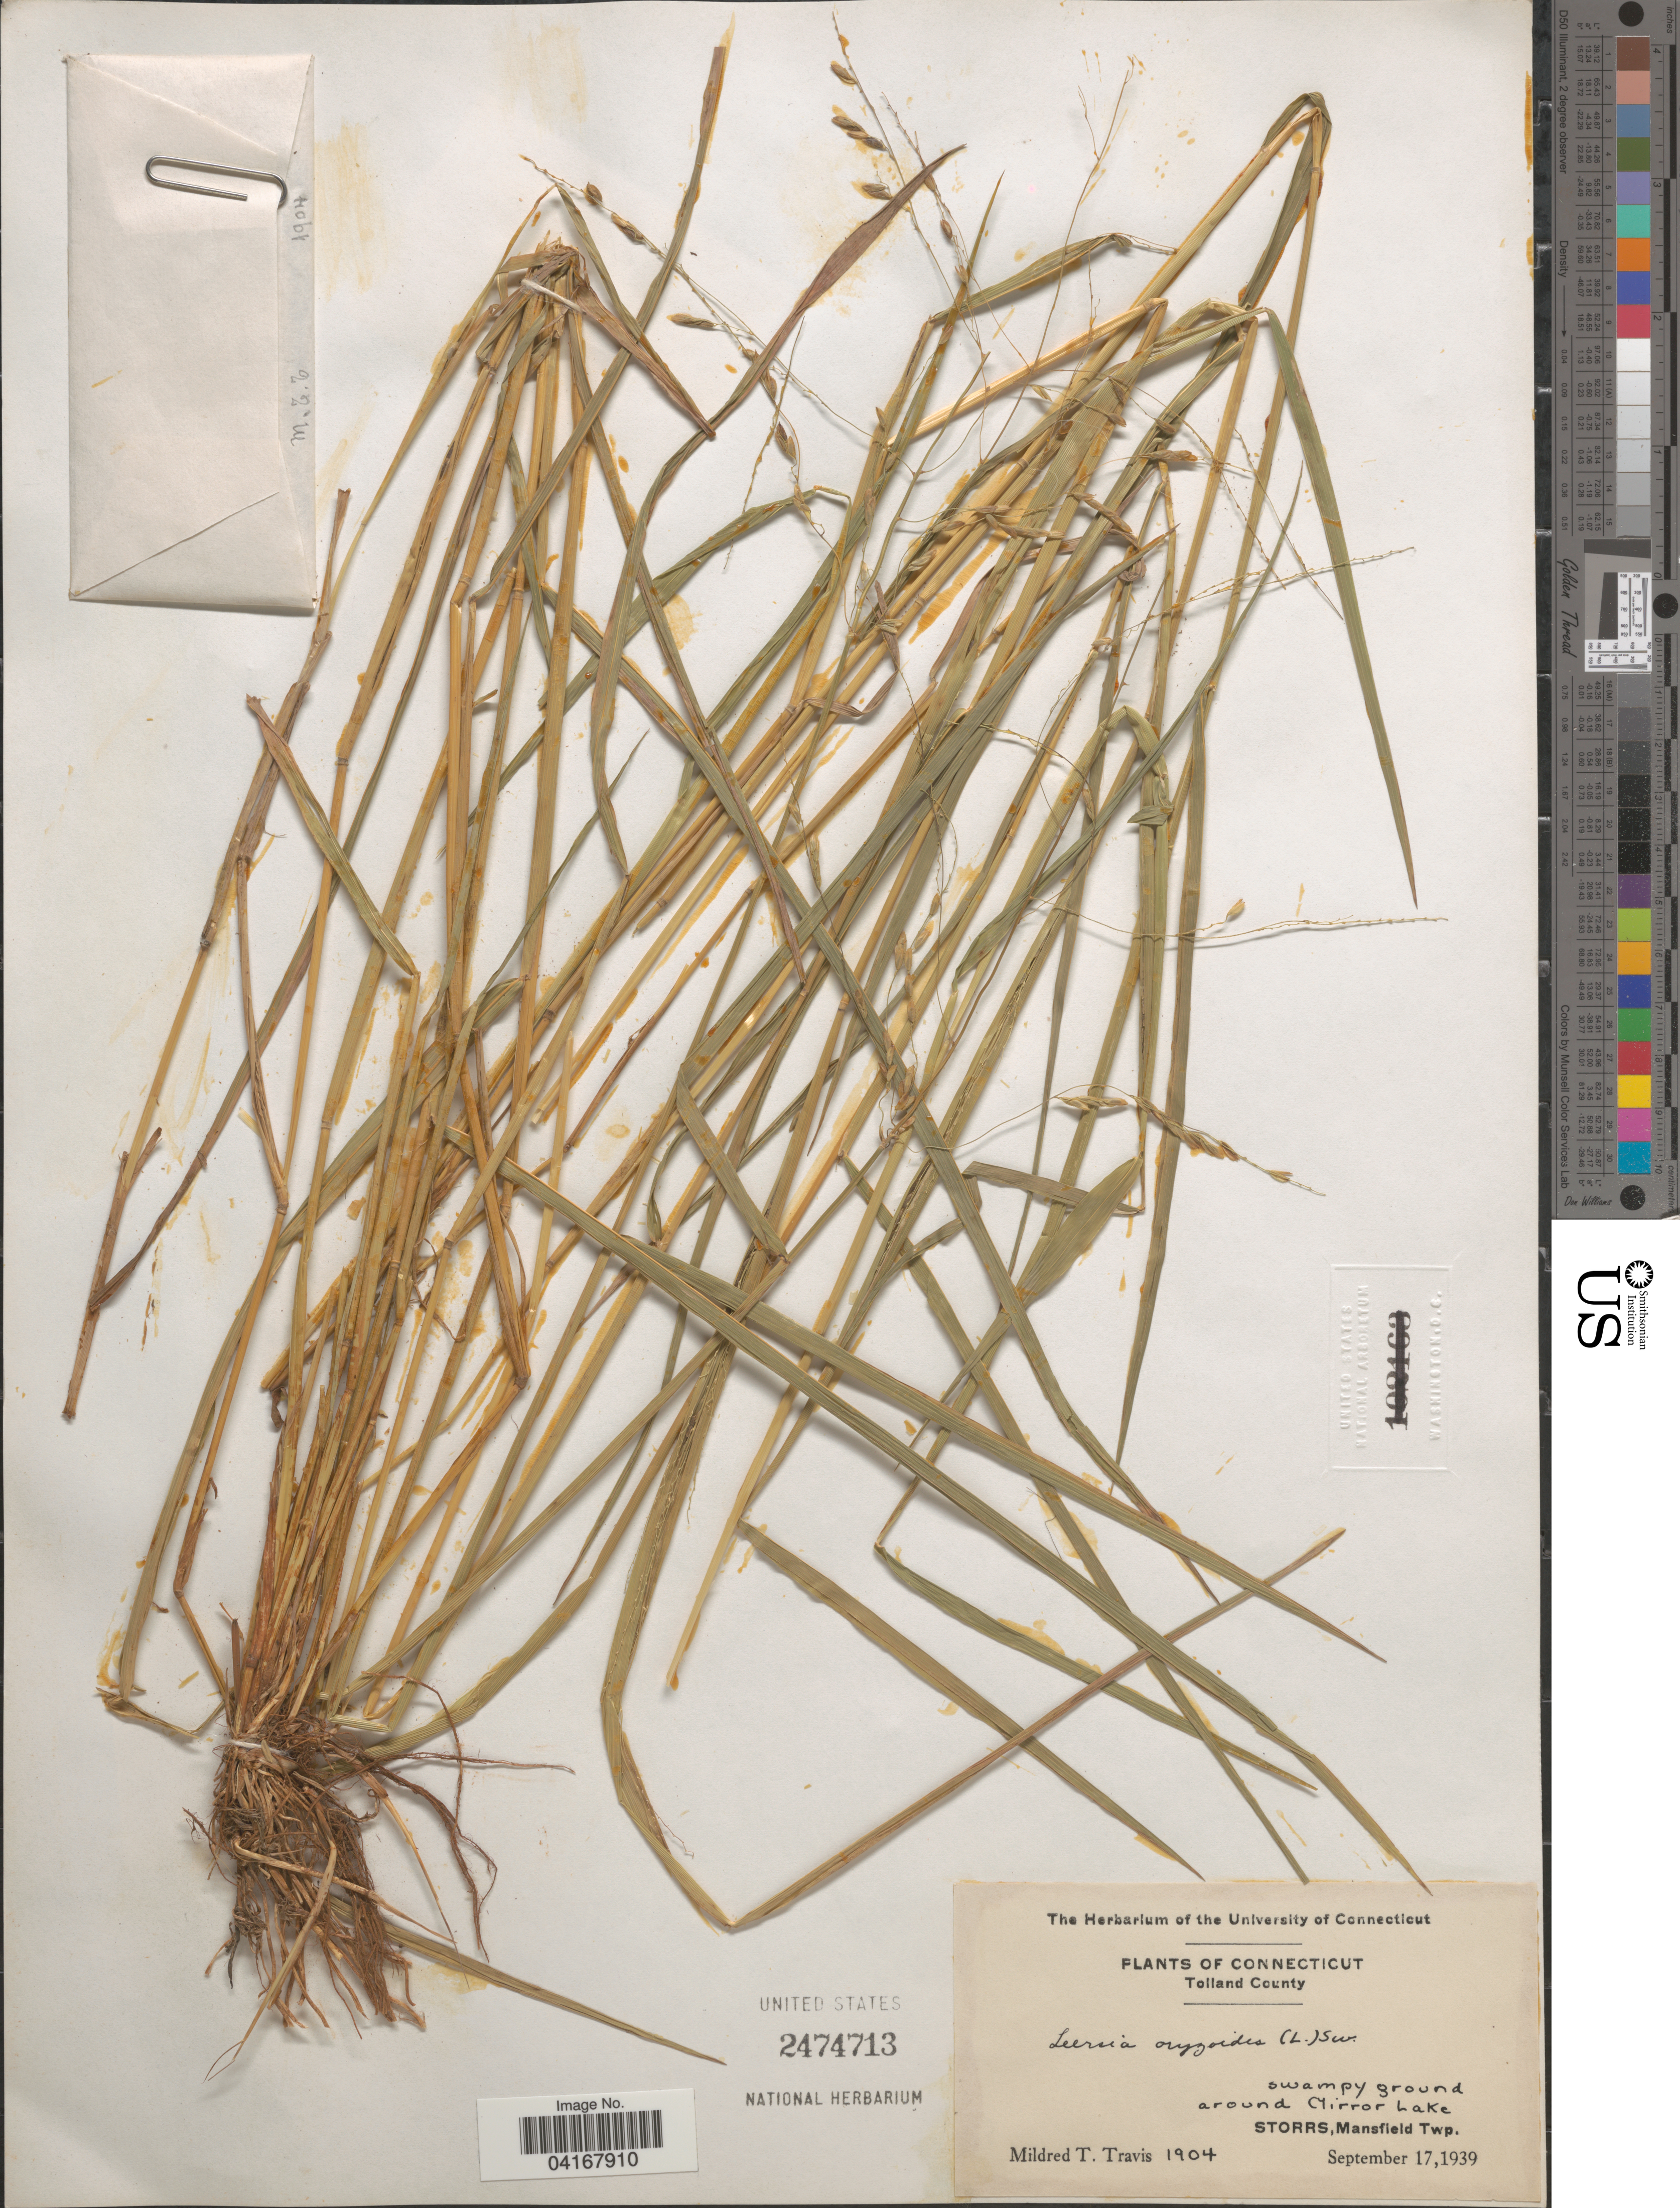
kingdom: Plantae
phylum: Tracheophyta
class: Liliopsida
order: Poales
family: Poaceae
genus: Leersia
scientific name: Leersia oryzoides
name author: (L.) Sw.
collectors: M. Travis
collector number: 1904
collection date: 1939-09-17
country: United States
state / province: Connecticut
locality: Tolland County. Around Mirror Lake. Storrs, Mansfield Twp.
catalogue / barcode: US 2474713